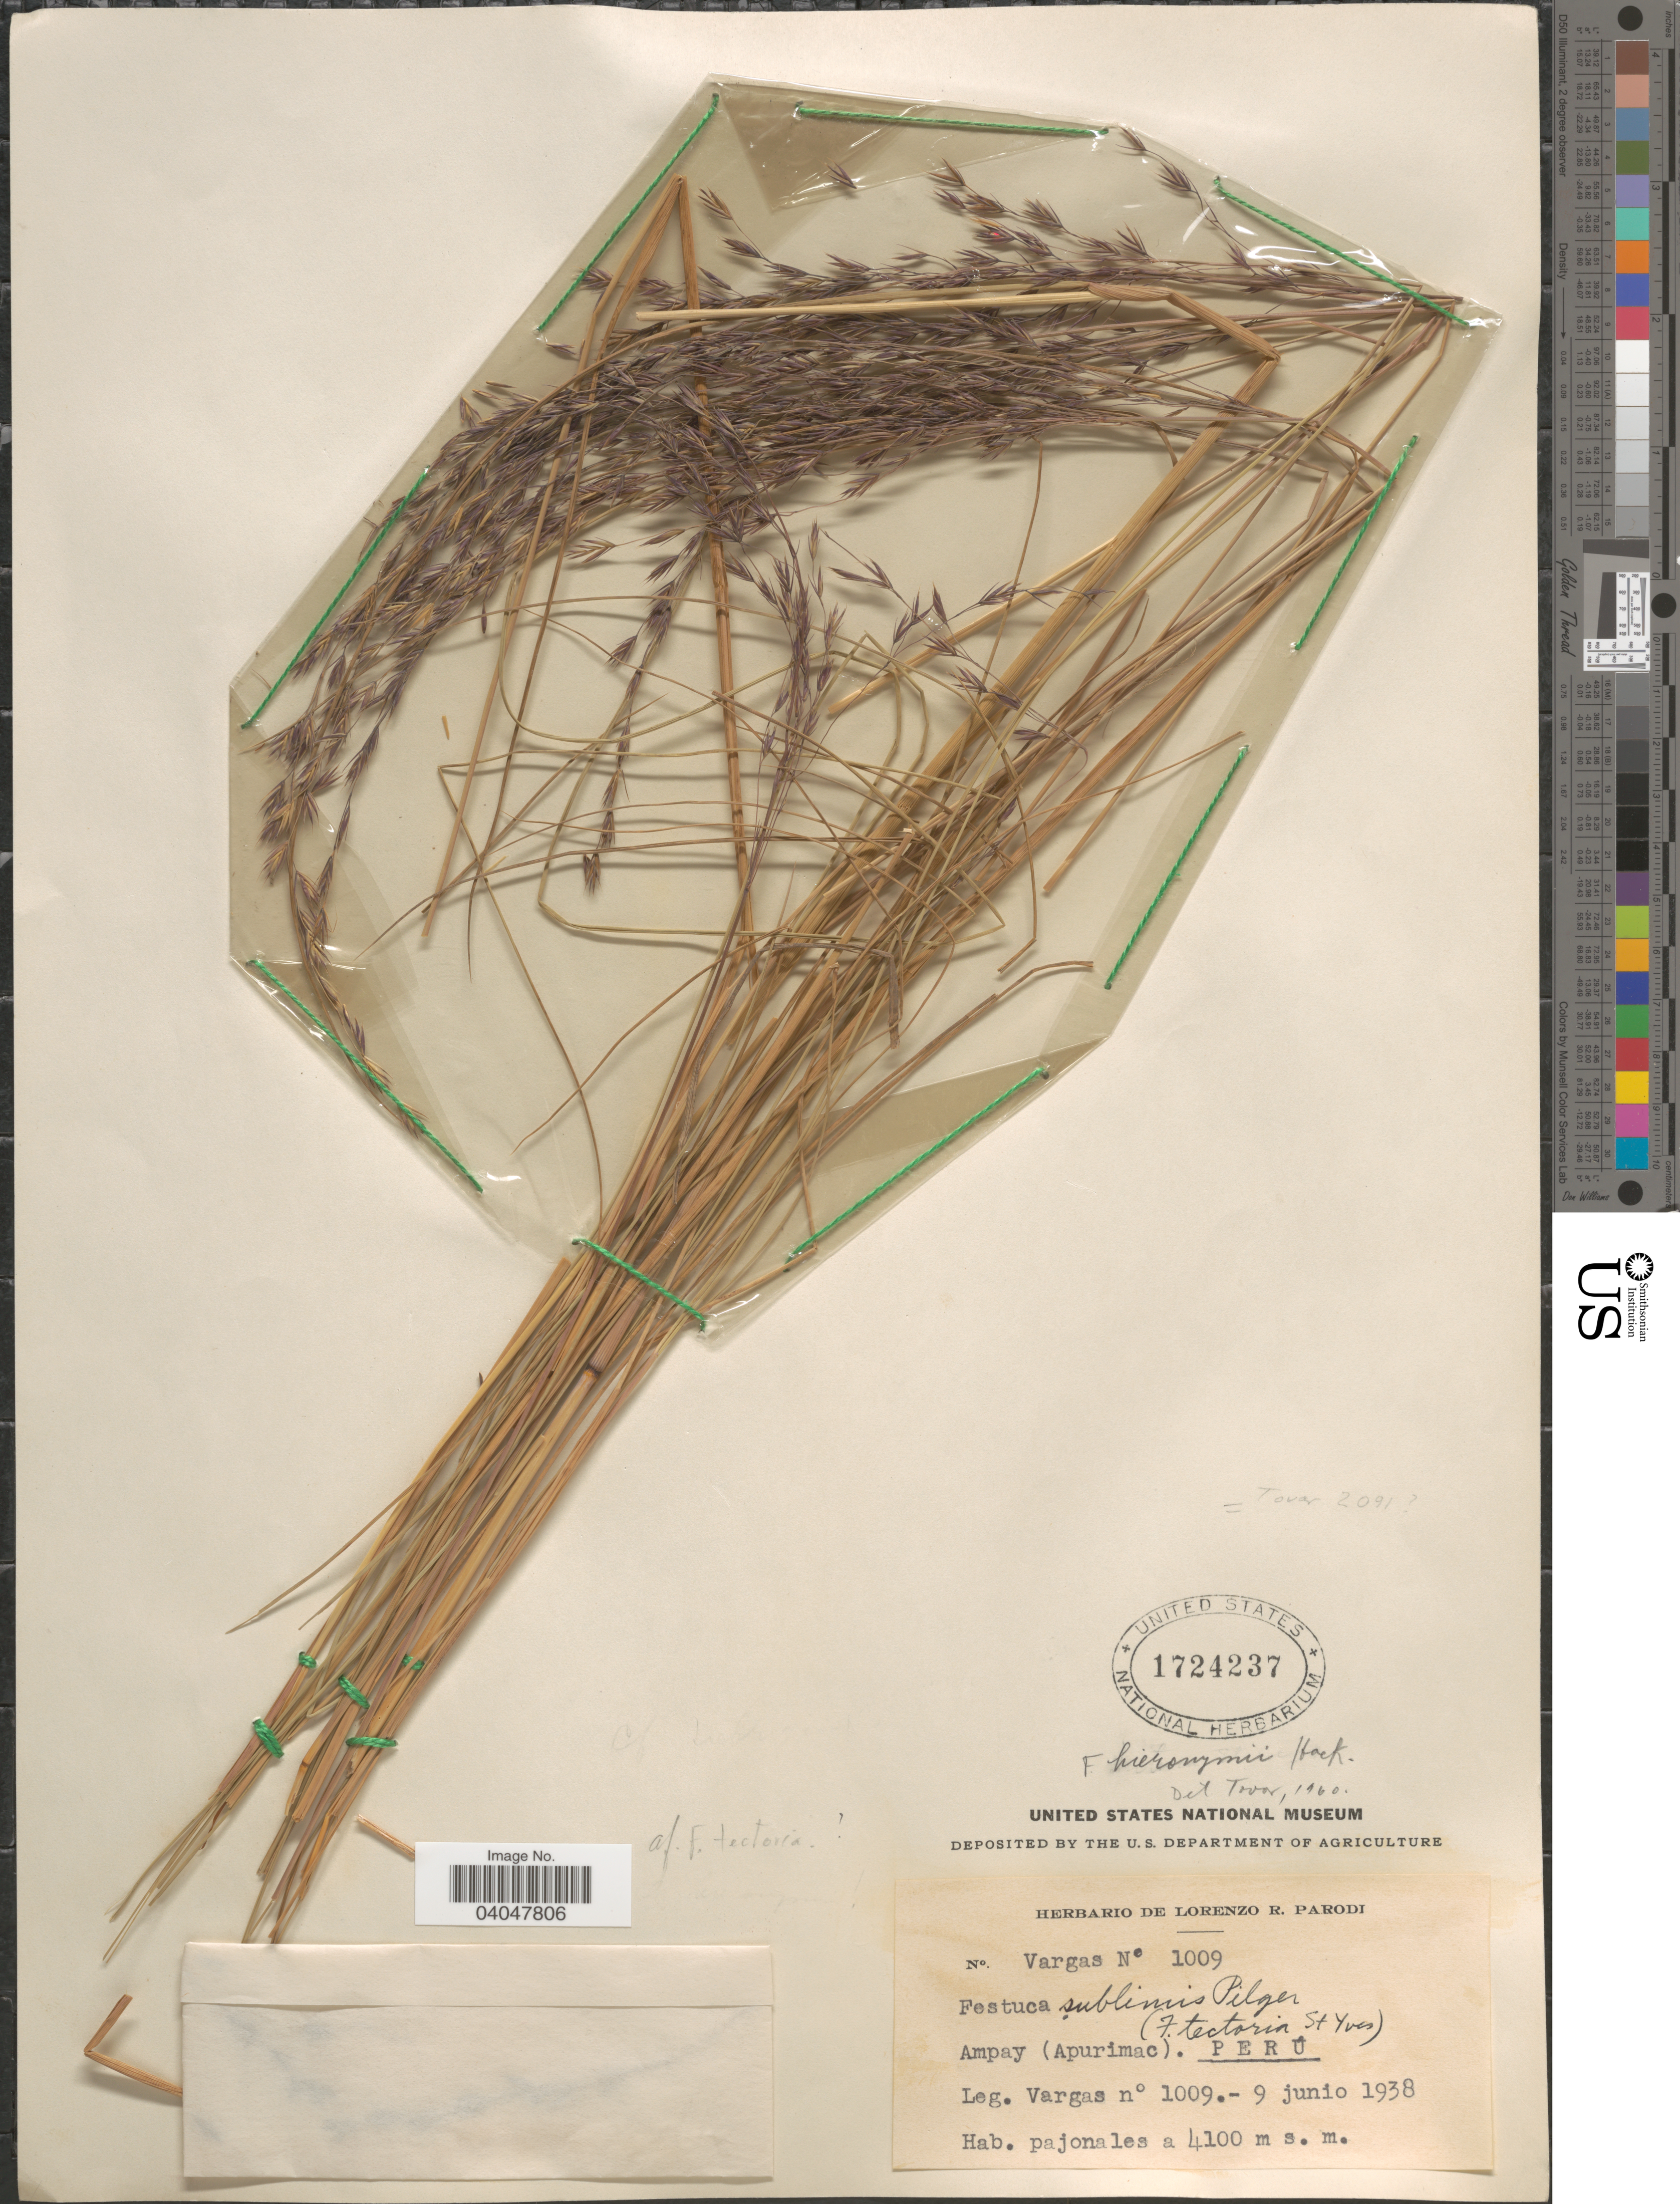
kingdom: Plantae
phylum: Tracheophyta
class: Liliopsida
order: Poales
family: Poaceae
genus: Festuca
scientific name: Festuca hieronymi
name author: Hack.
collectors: Vargas, --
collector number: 1009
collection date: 1938-06-09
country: Peru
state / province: Apurímac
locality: Ampay (Apurima).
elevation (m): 4100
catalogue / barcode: US 1724237